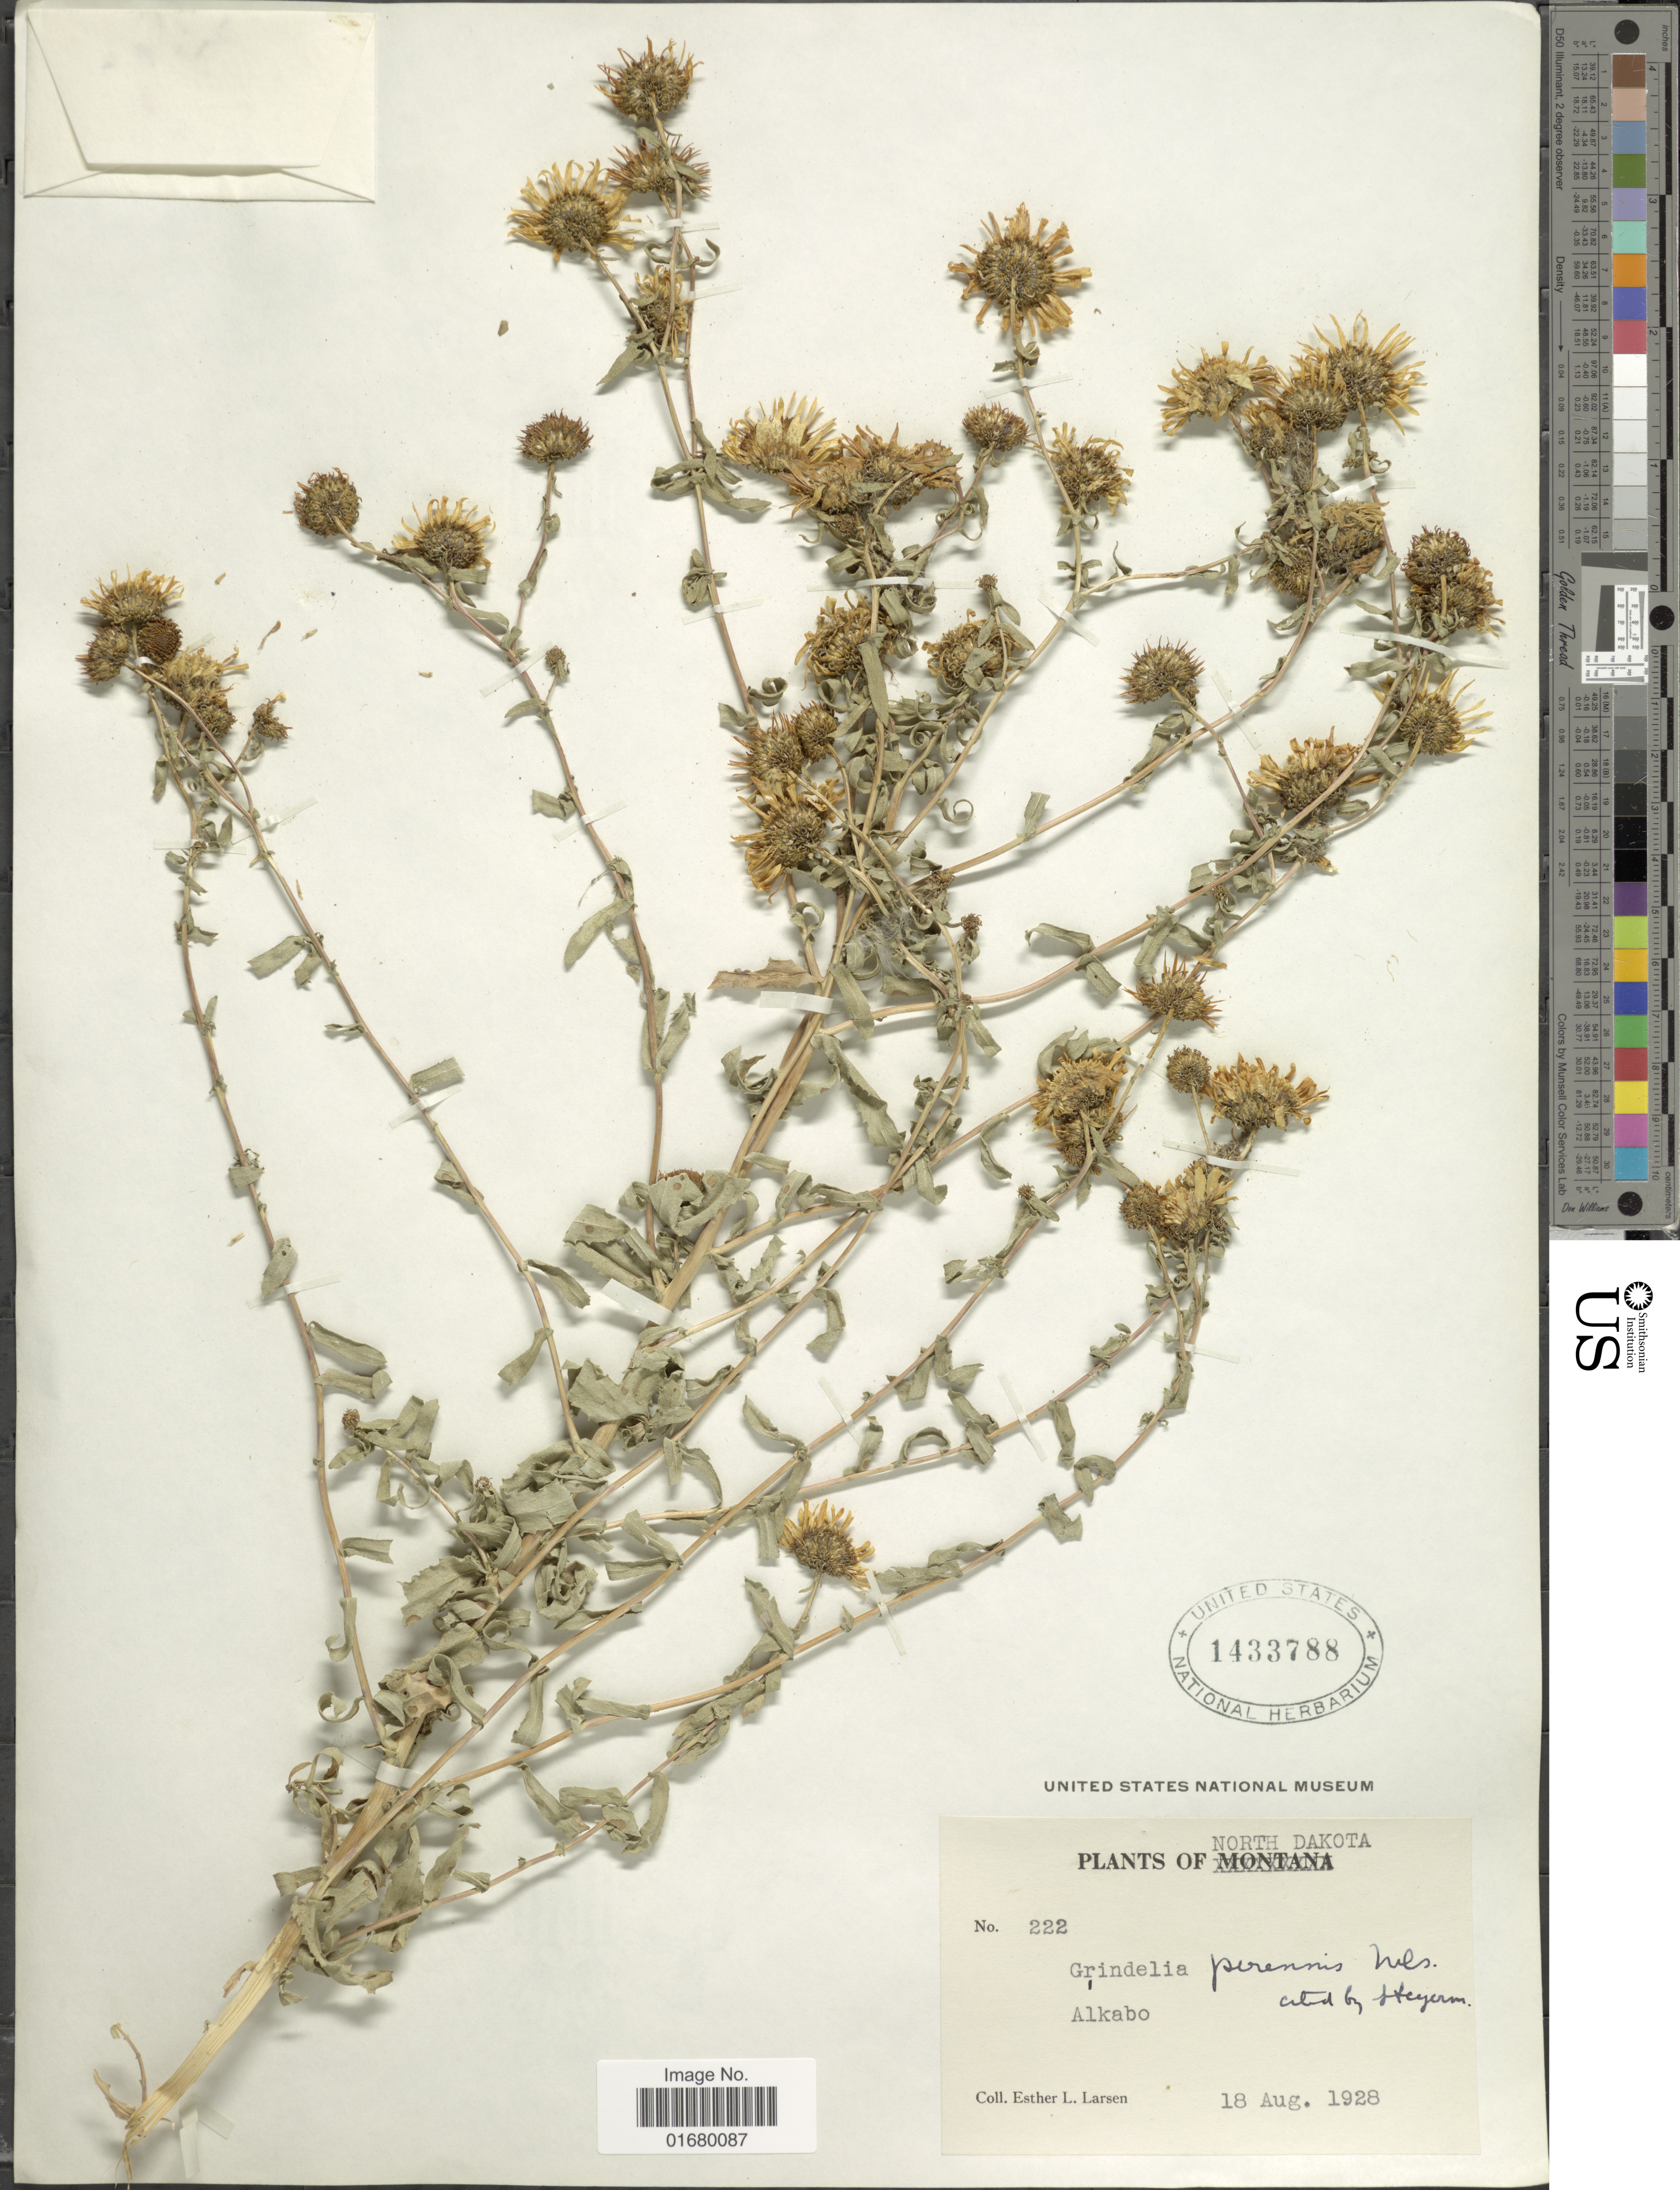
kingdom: Plantae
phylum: Tracheophyta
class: Magnoliopsida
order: Asterales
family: Asteraceae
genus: Grindelia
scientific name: Grindelia perennis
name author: A. Nelson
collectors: E. Larsen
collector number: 222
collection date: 1928-08-18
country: United States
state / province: North Dakota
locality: Alkabo.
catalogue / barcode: US 1433788